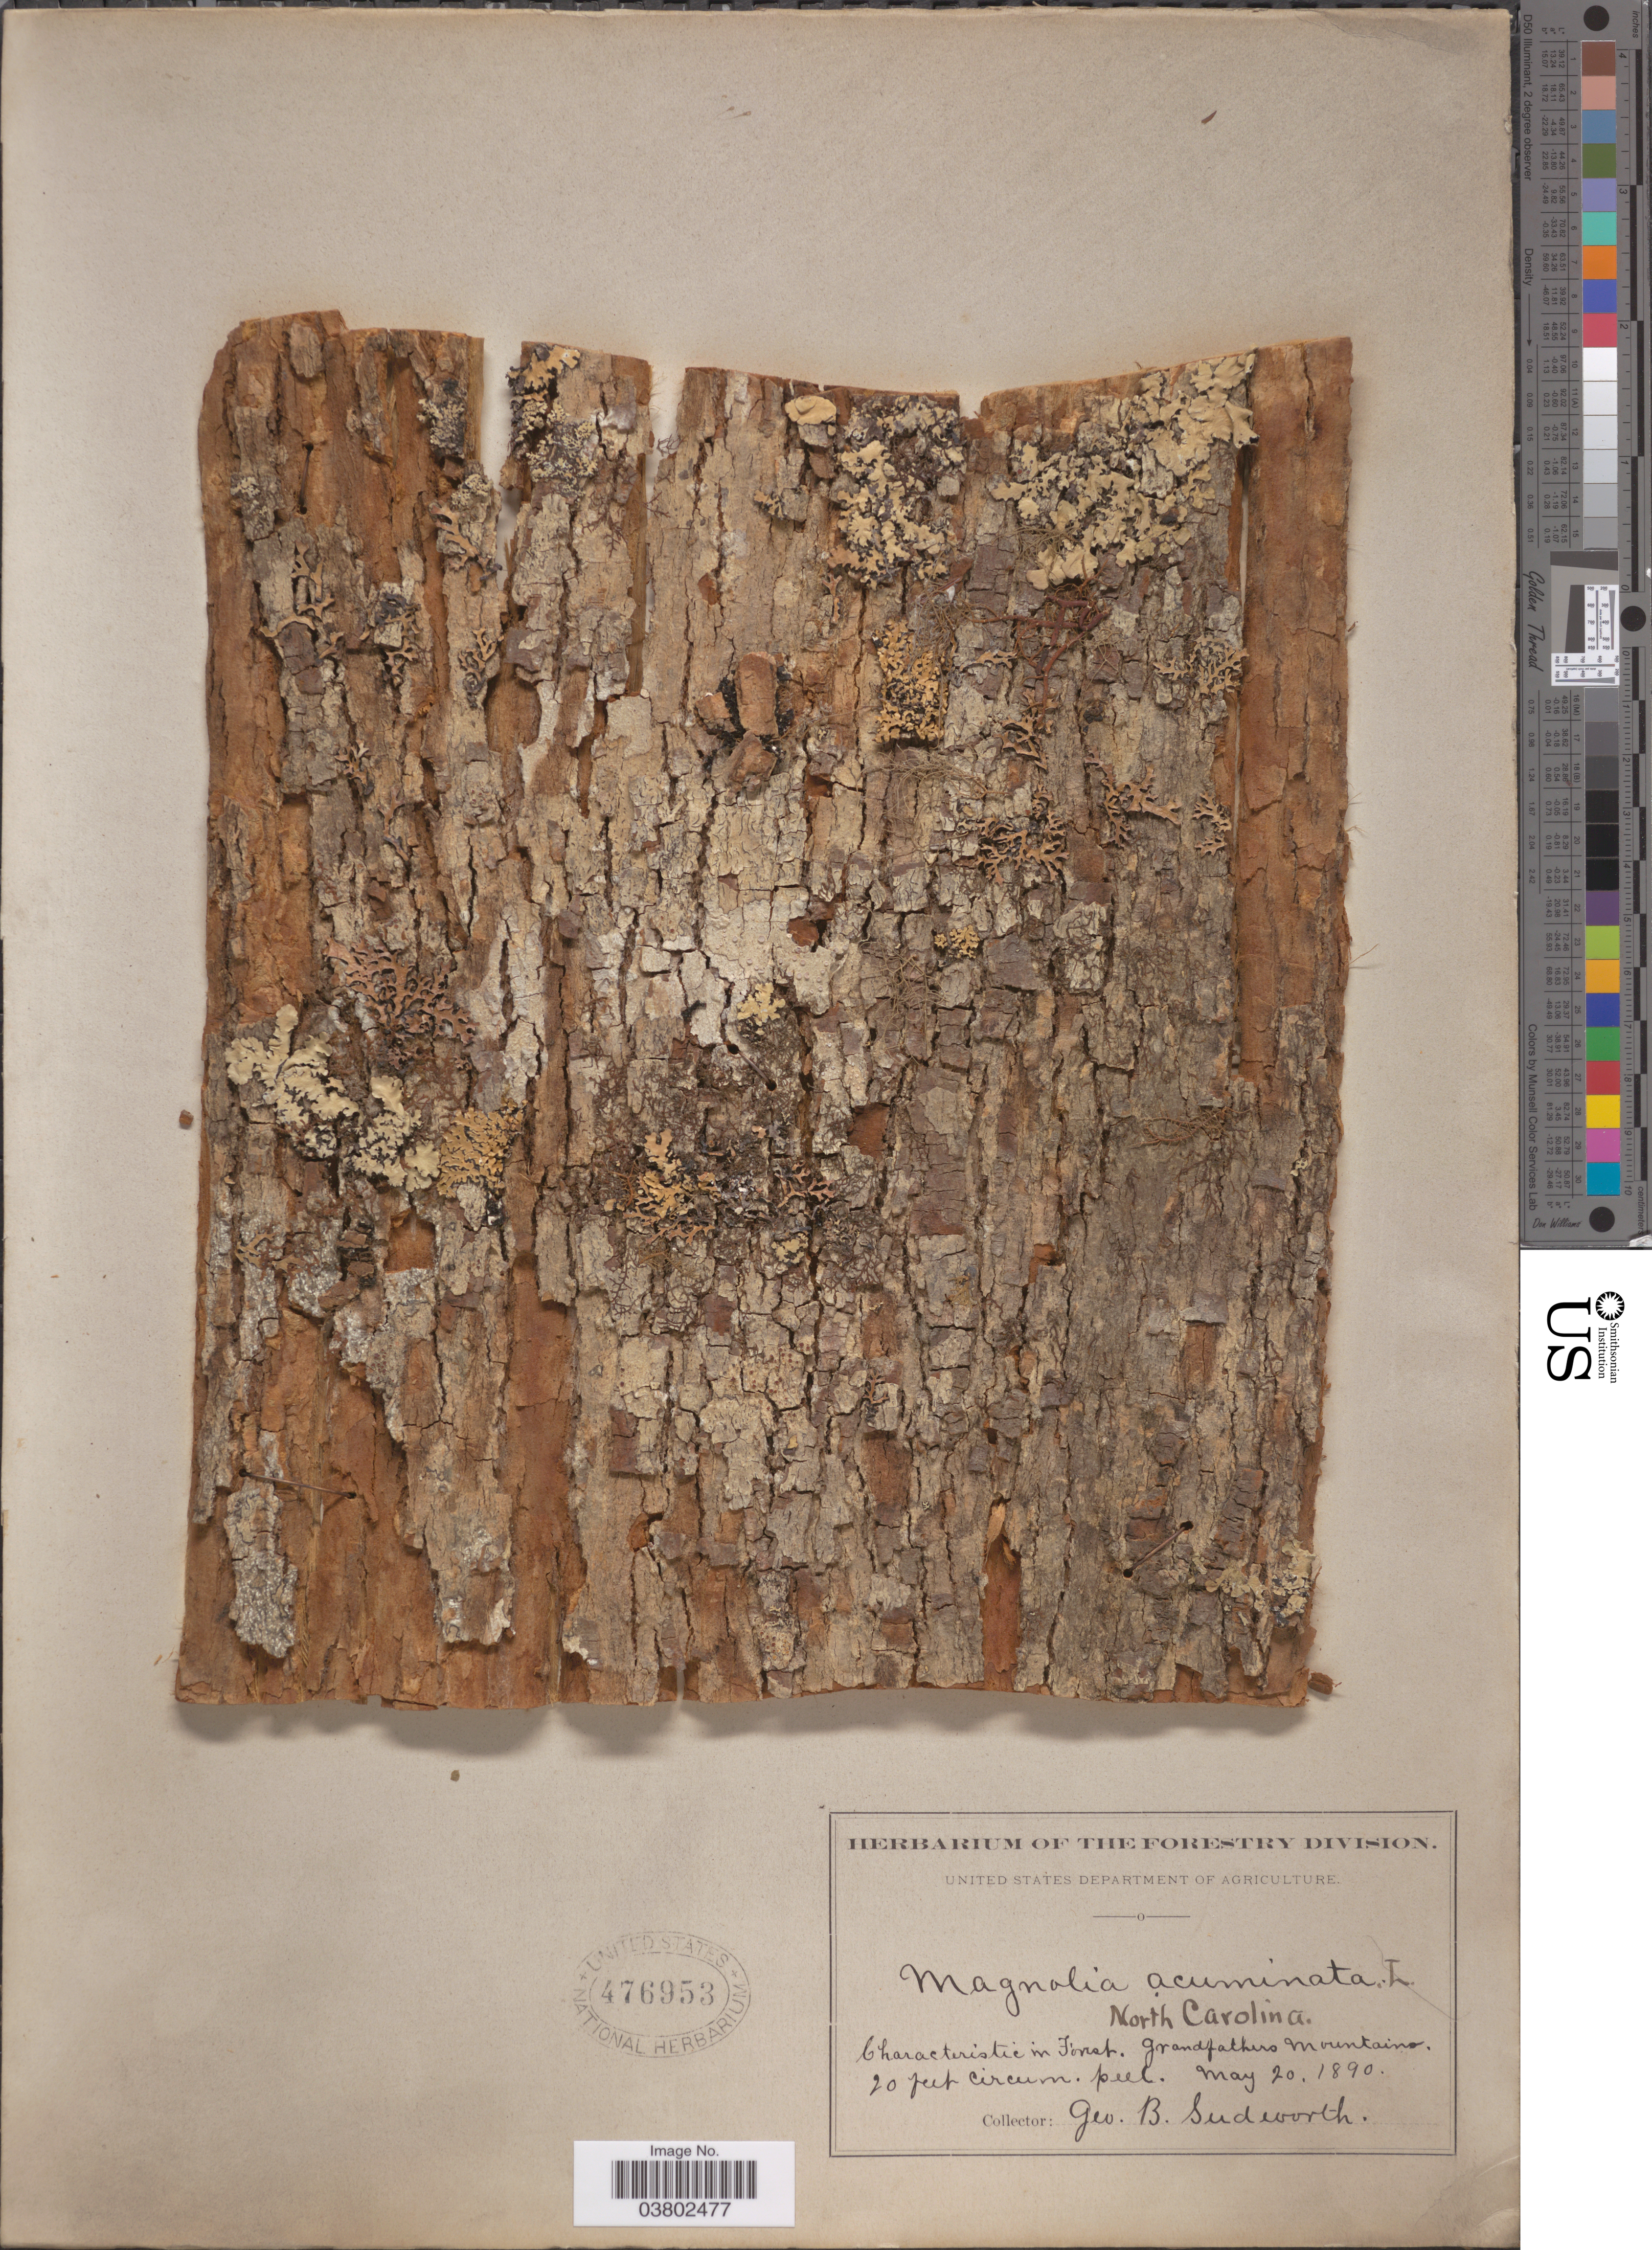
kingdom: Plantae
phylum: Tracheophyta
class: Magnoliopsida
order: Magnoliales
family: Magnoliaceae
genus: Magnolia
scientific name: Magnolia acuminata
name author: (L.) L.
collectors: G. B. Sudworth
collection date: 1890-05-20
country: United States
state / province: North Carolina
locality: Grandfathers Mountain.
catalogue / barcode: US 476953